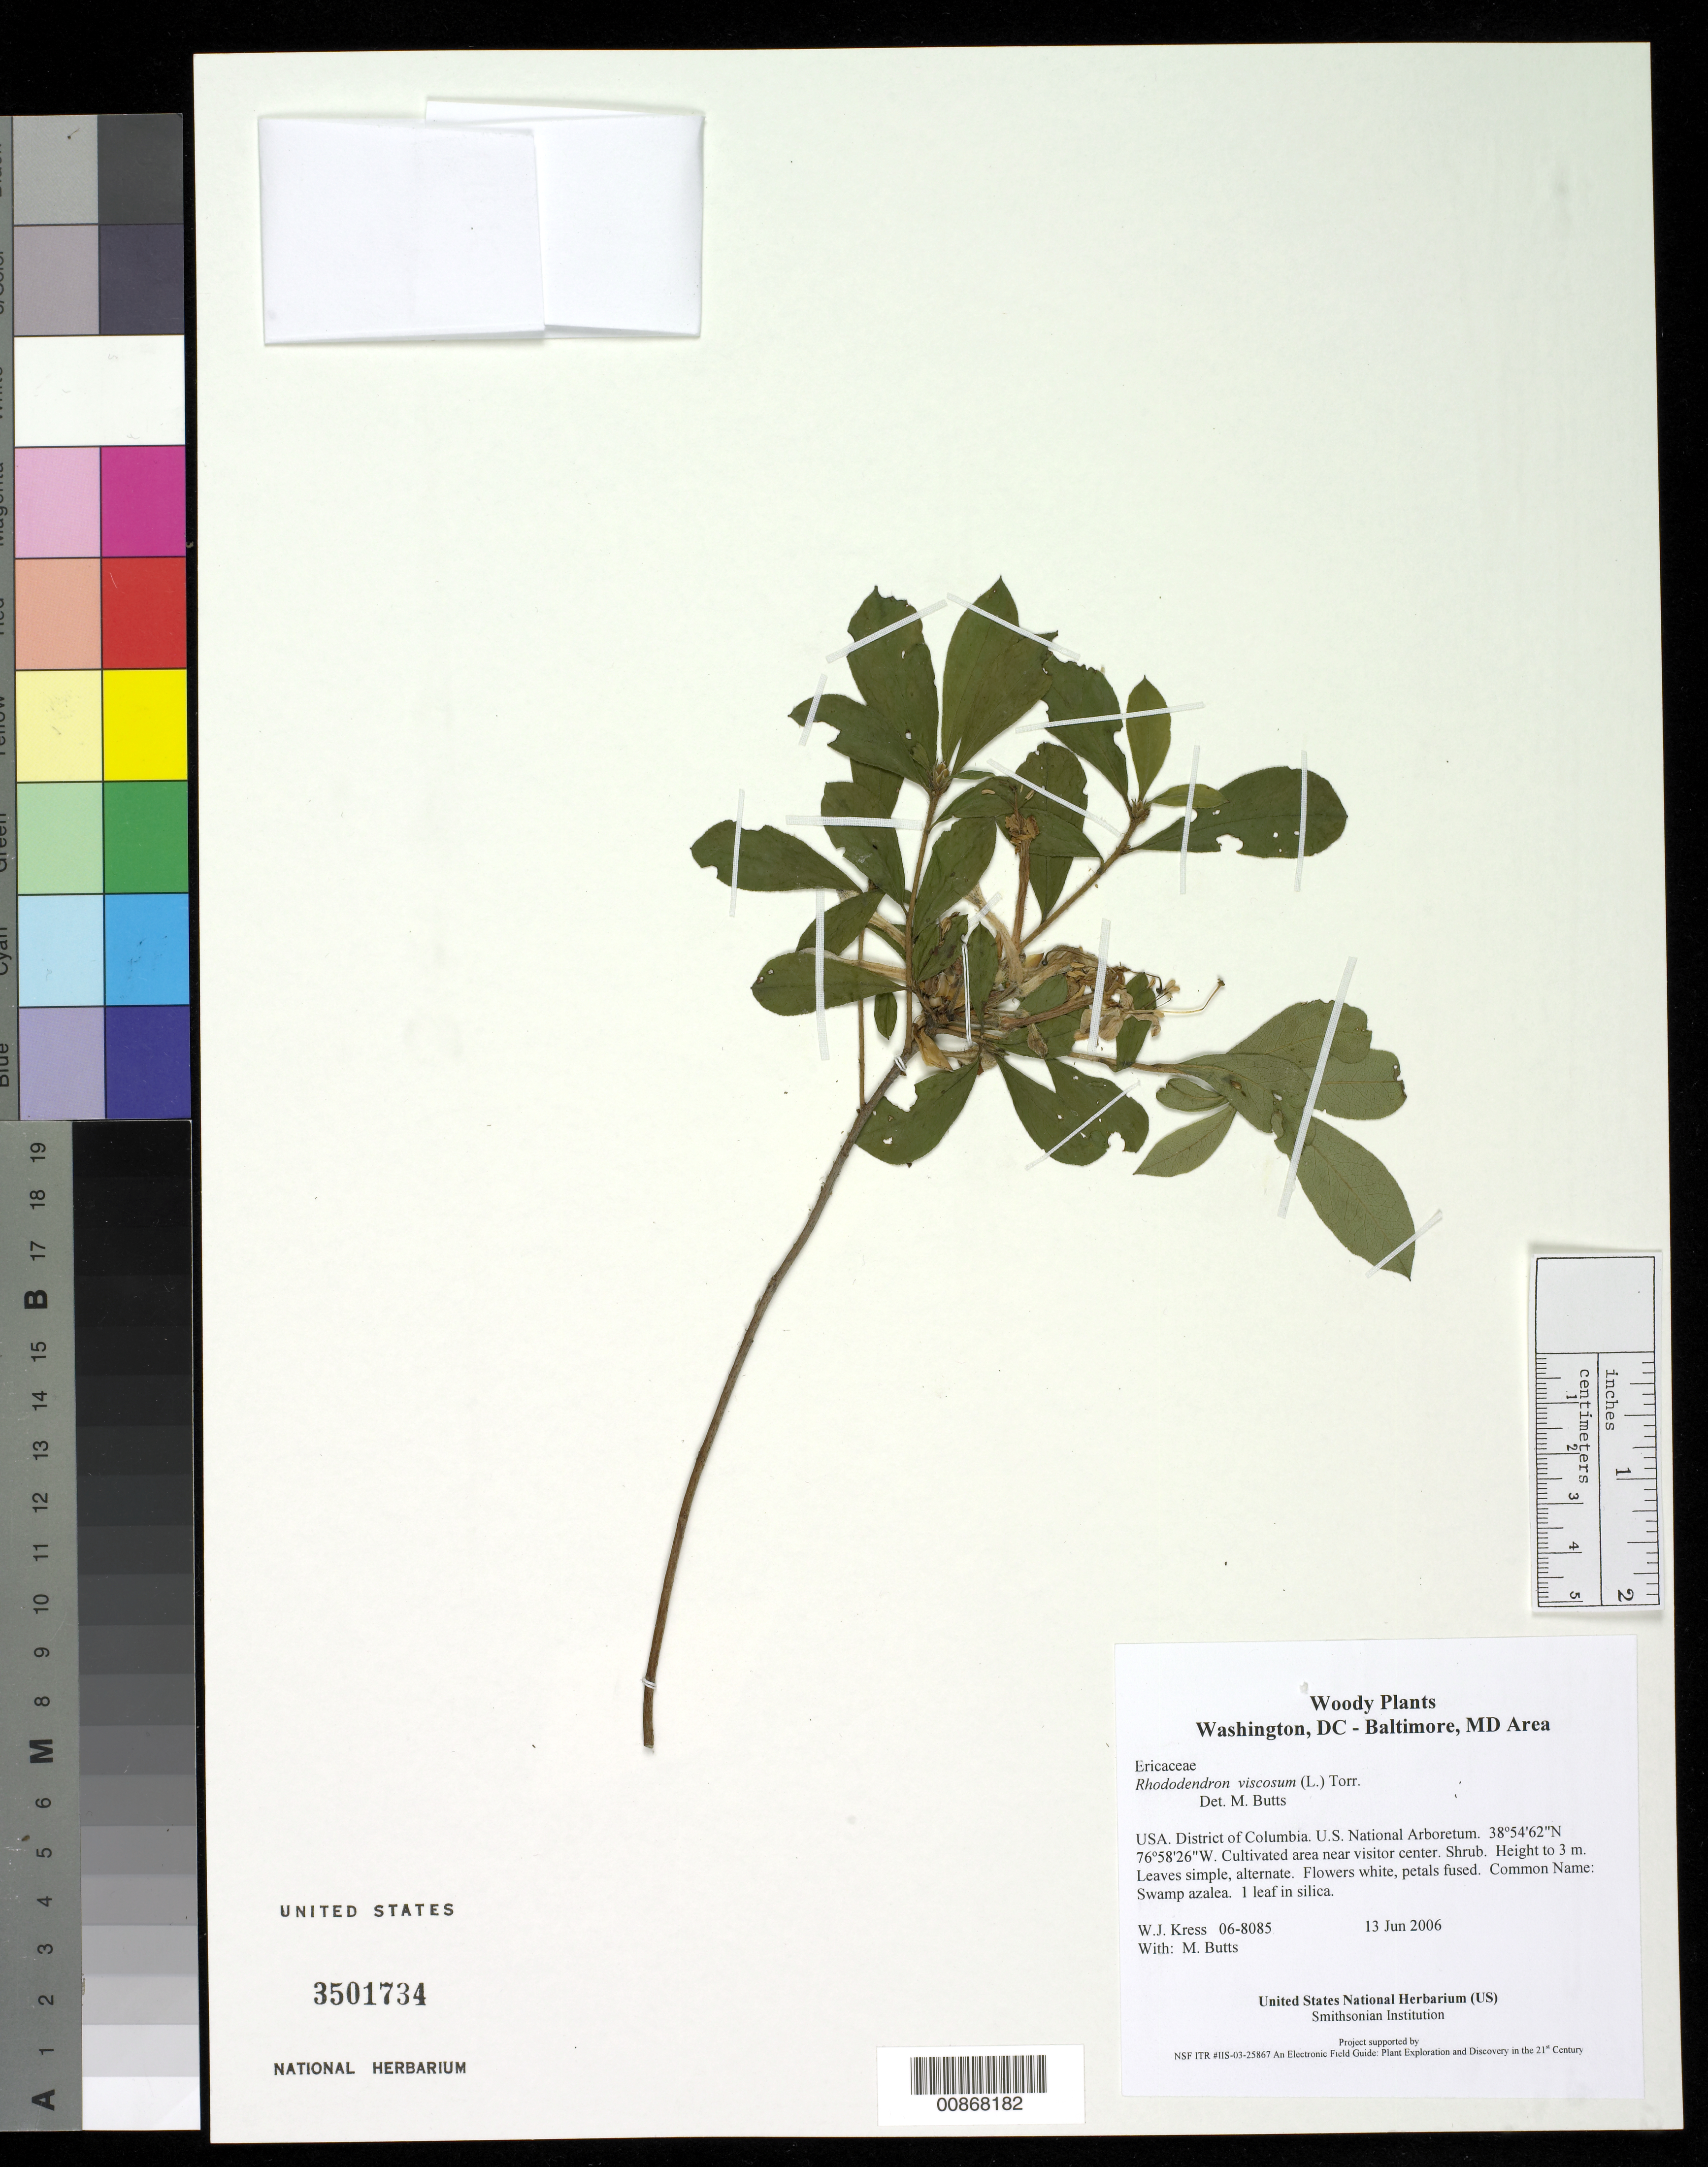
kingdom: Plantae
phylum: Tracheophyta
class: Magnoliopsida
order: Ericales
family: Ericaceae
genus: Rhododendron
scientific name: Rhododendron viscosum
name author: (L.) Torr.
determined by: Butts, M. B.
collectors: W. J. Kress & M. B. Butts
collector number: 06-8085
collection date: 2006-06-13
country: United States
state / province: District of Columbia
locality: U.S. National Arboretum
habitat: Cultivated area near visitor center.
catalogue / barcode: US 3501734